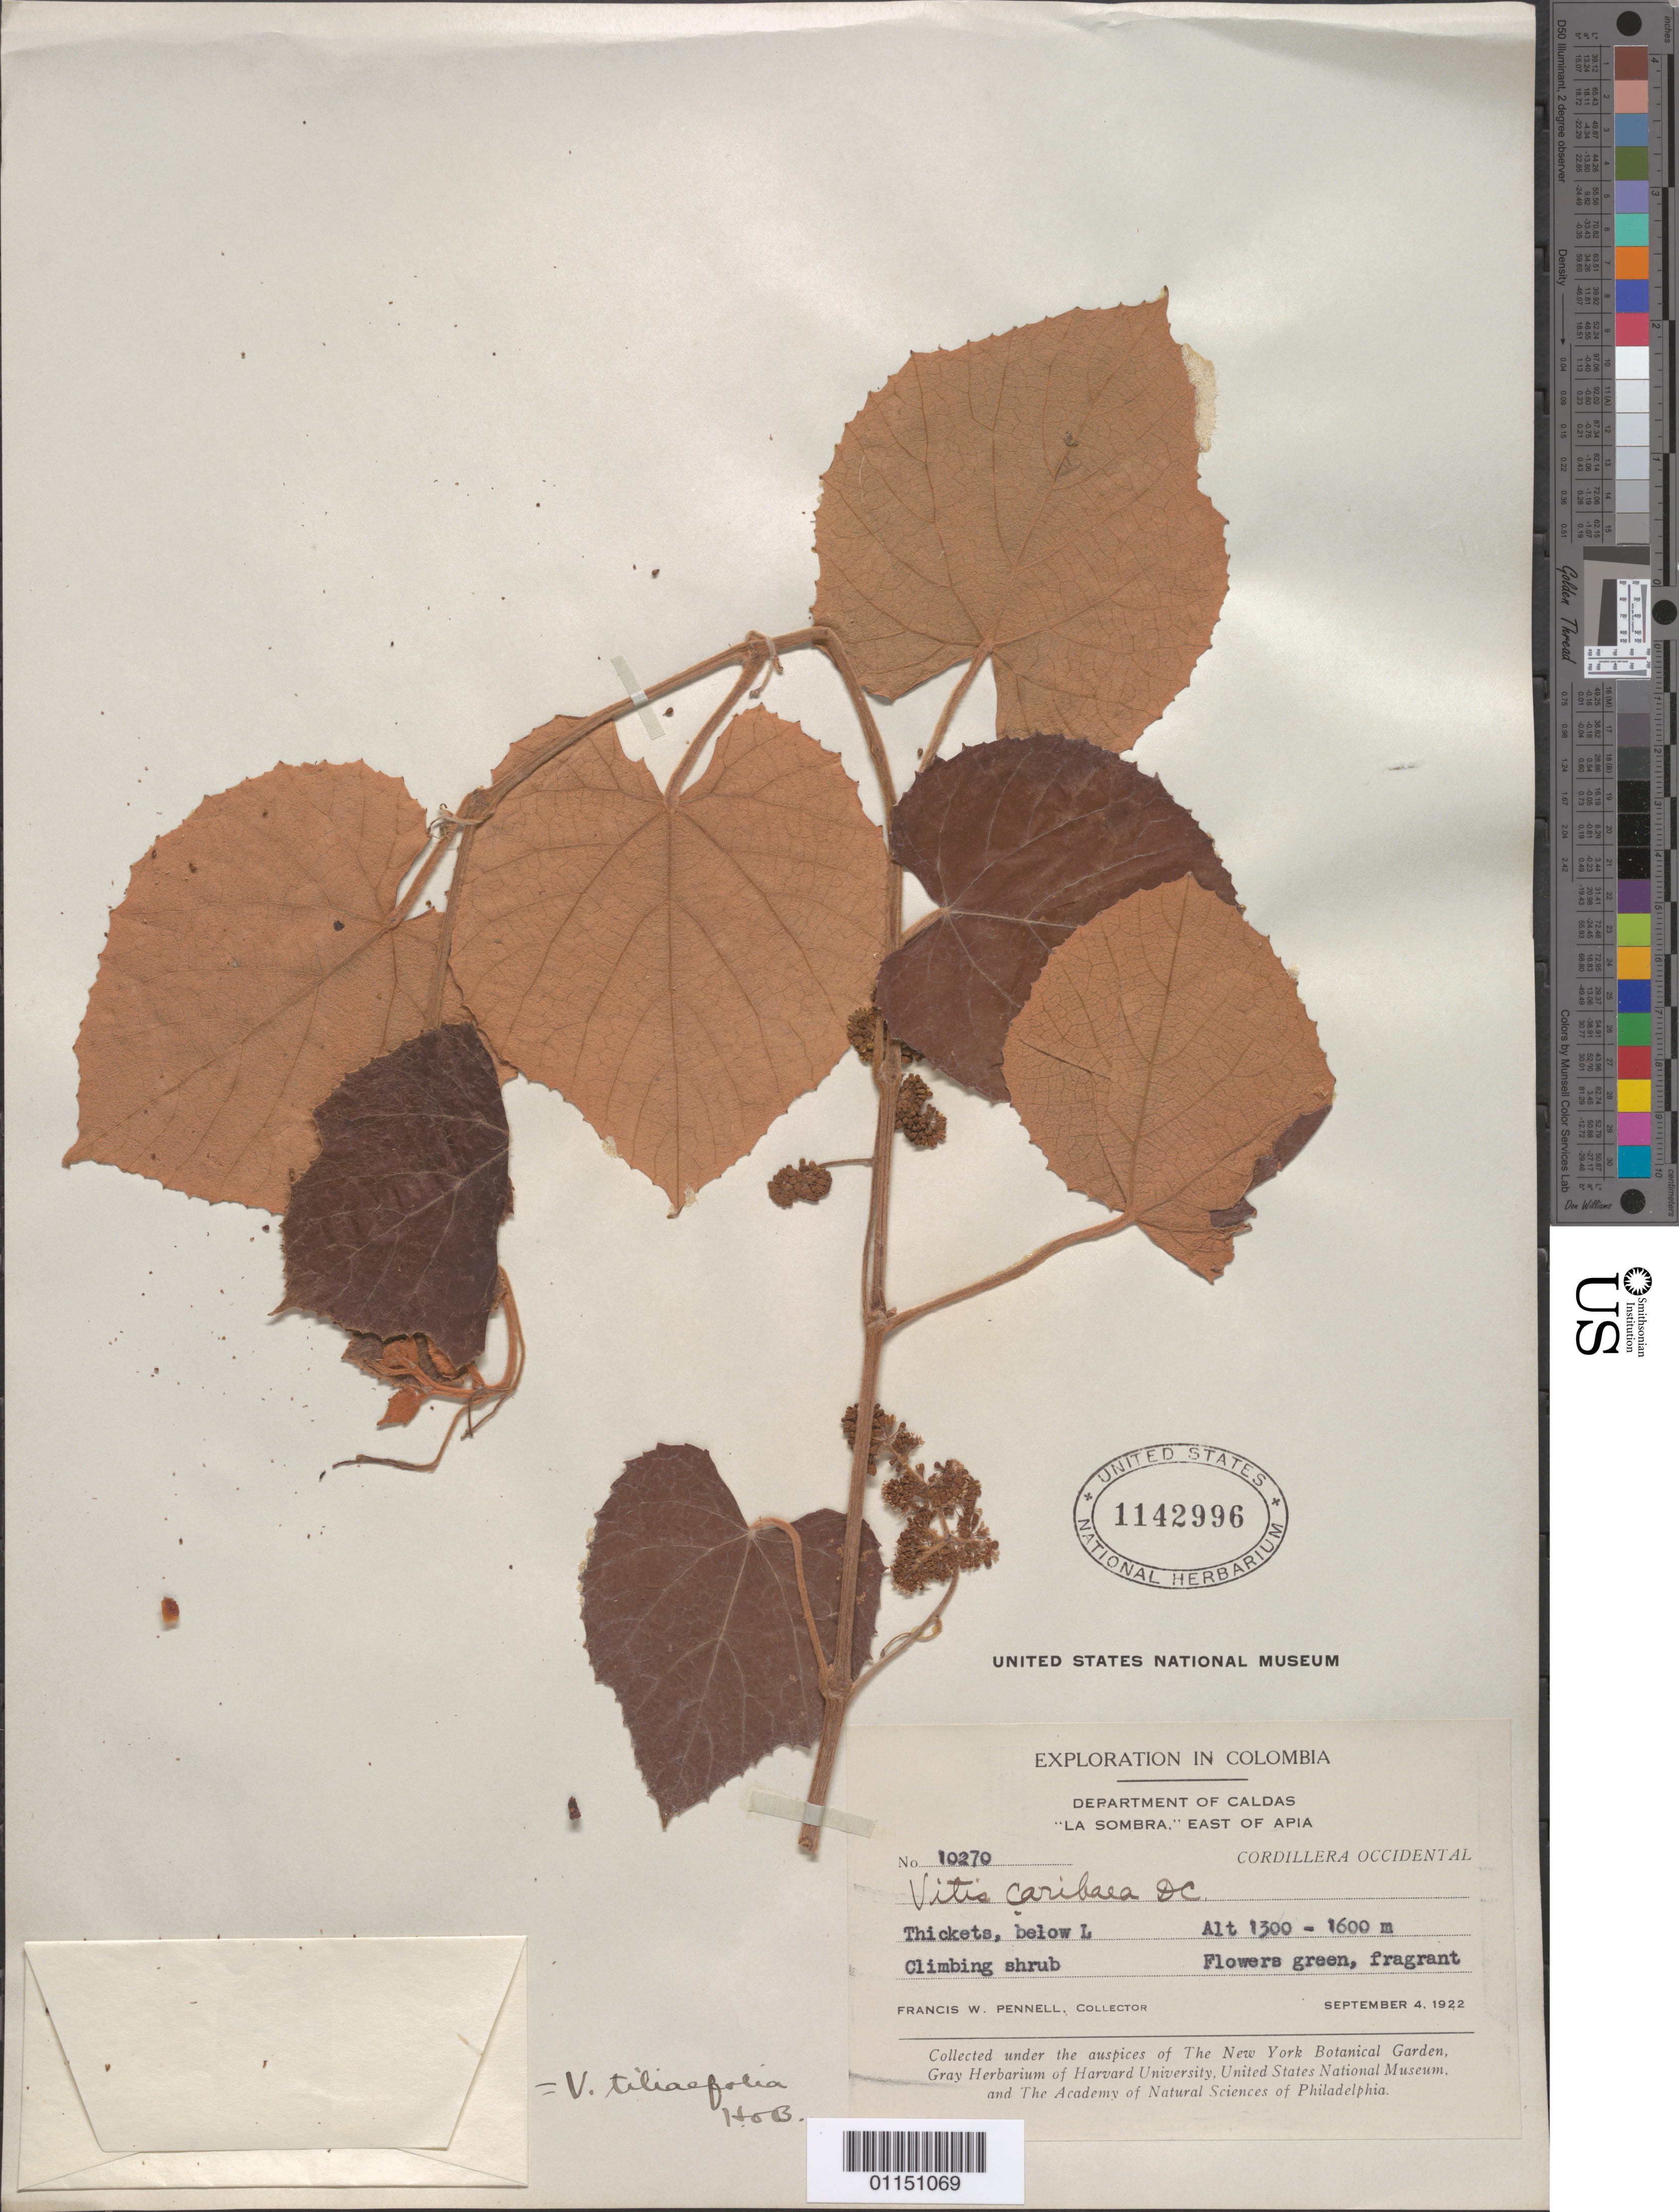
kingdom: Plantae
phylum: Tracheophyta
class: Magnoliopsida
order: Vitales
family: Vitaceae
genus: Vitis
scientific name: Vitis tiliaefolia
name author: Willd.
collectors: F. W. Pennell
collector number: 10270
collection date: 1922-09-04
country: Colombia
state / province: Caldas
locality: "La Sombra", E of Apia. Cordillera Occidental.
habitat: Thickets. Climbing shrub.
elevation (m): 1300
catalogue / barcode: US 1142996